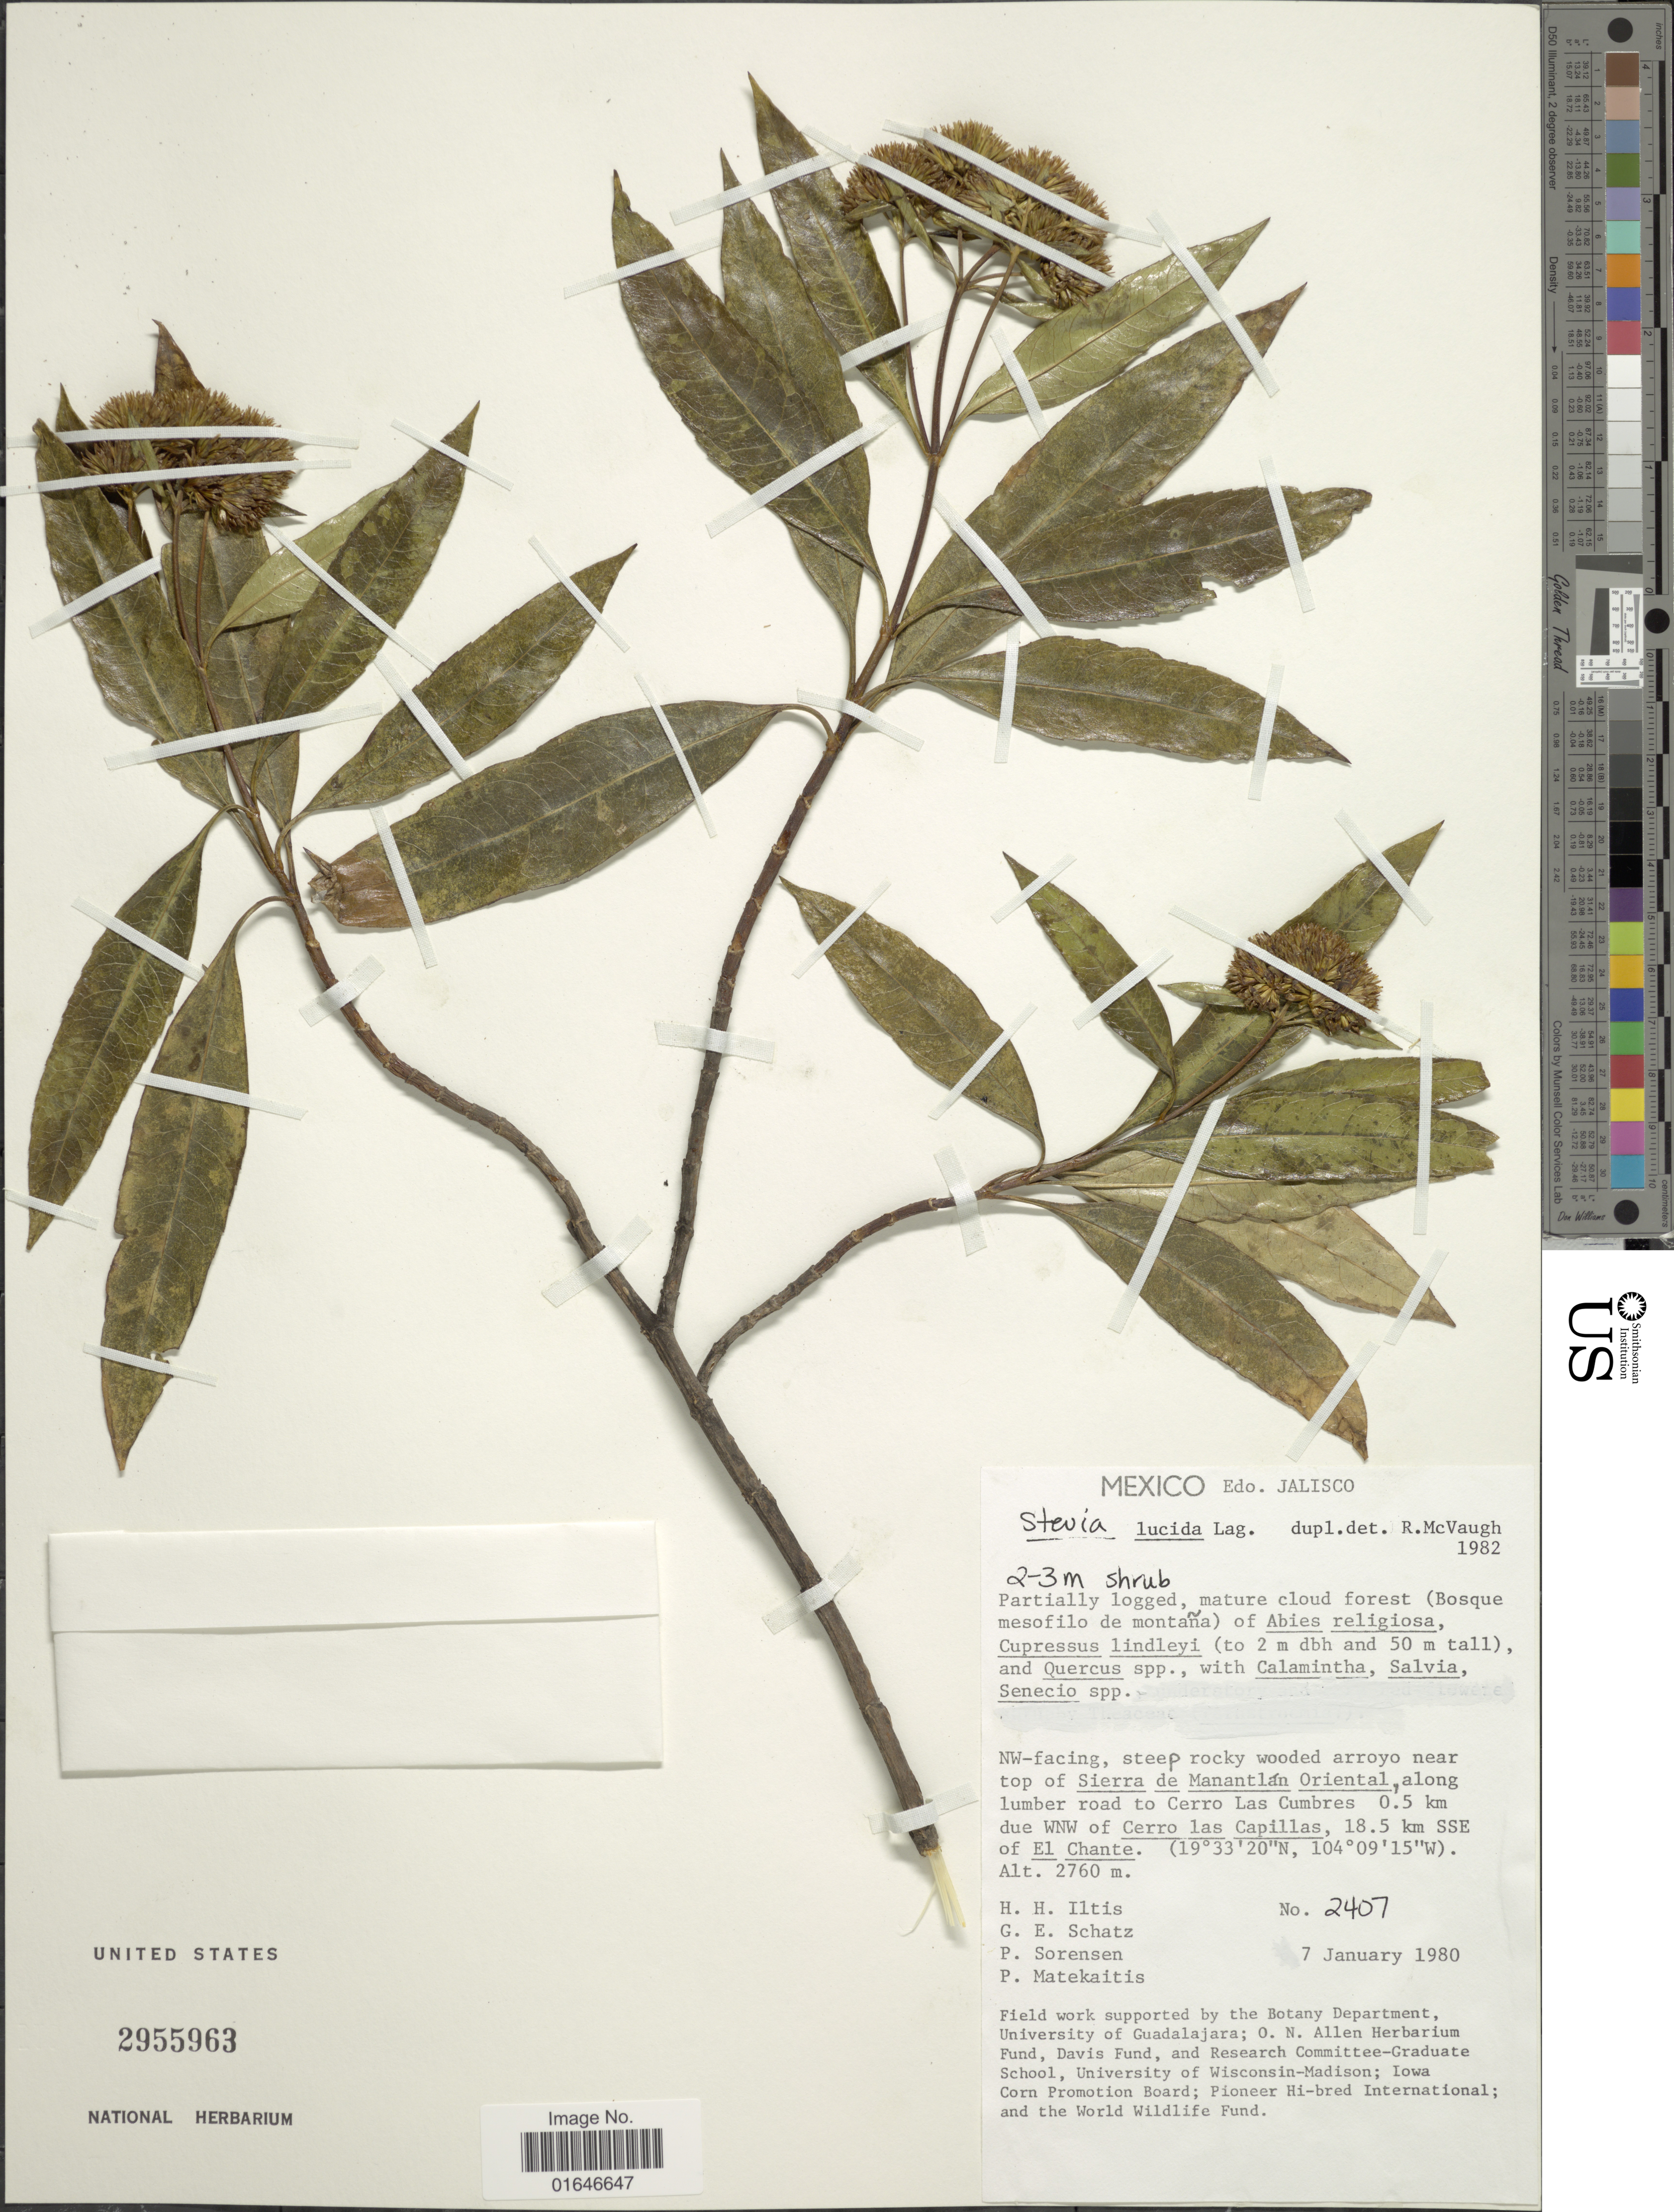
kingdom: Plantae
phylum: Tracheophyta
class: Magnoliopsida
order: Asterales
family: Asteraceae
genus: Stevia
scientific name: Stevia lucida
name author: Lag.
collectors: H. H. Iltis, G. Schatz, P. Sorensen & P. Matekaitis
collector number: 2407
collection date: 1980-01-07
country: Mexico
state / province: Jalisco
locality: NW- Facing, Steep rocky wooded arroyo near top of Sierra de Manantlan Oriental, along lumber road to Cerro Las Cumbres 0.5 km due WNW of Cerro las Capillas, 18.5 km SSE of el Chante.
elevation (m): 2760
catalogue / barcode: US 2955963